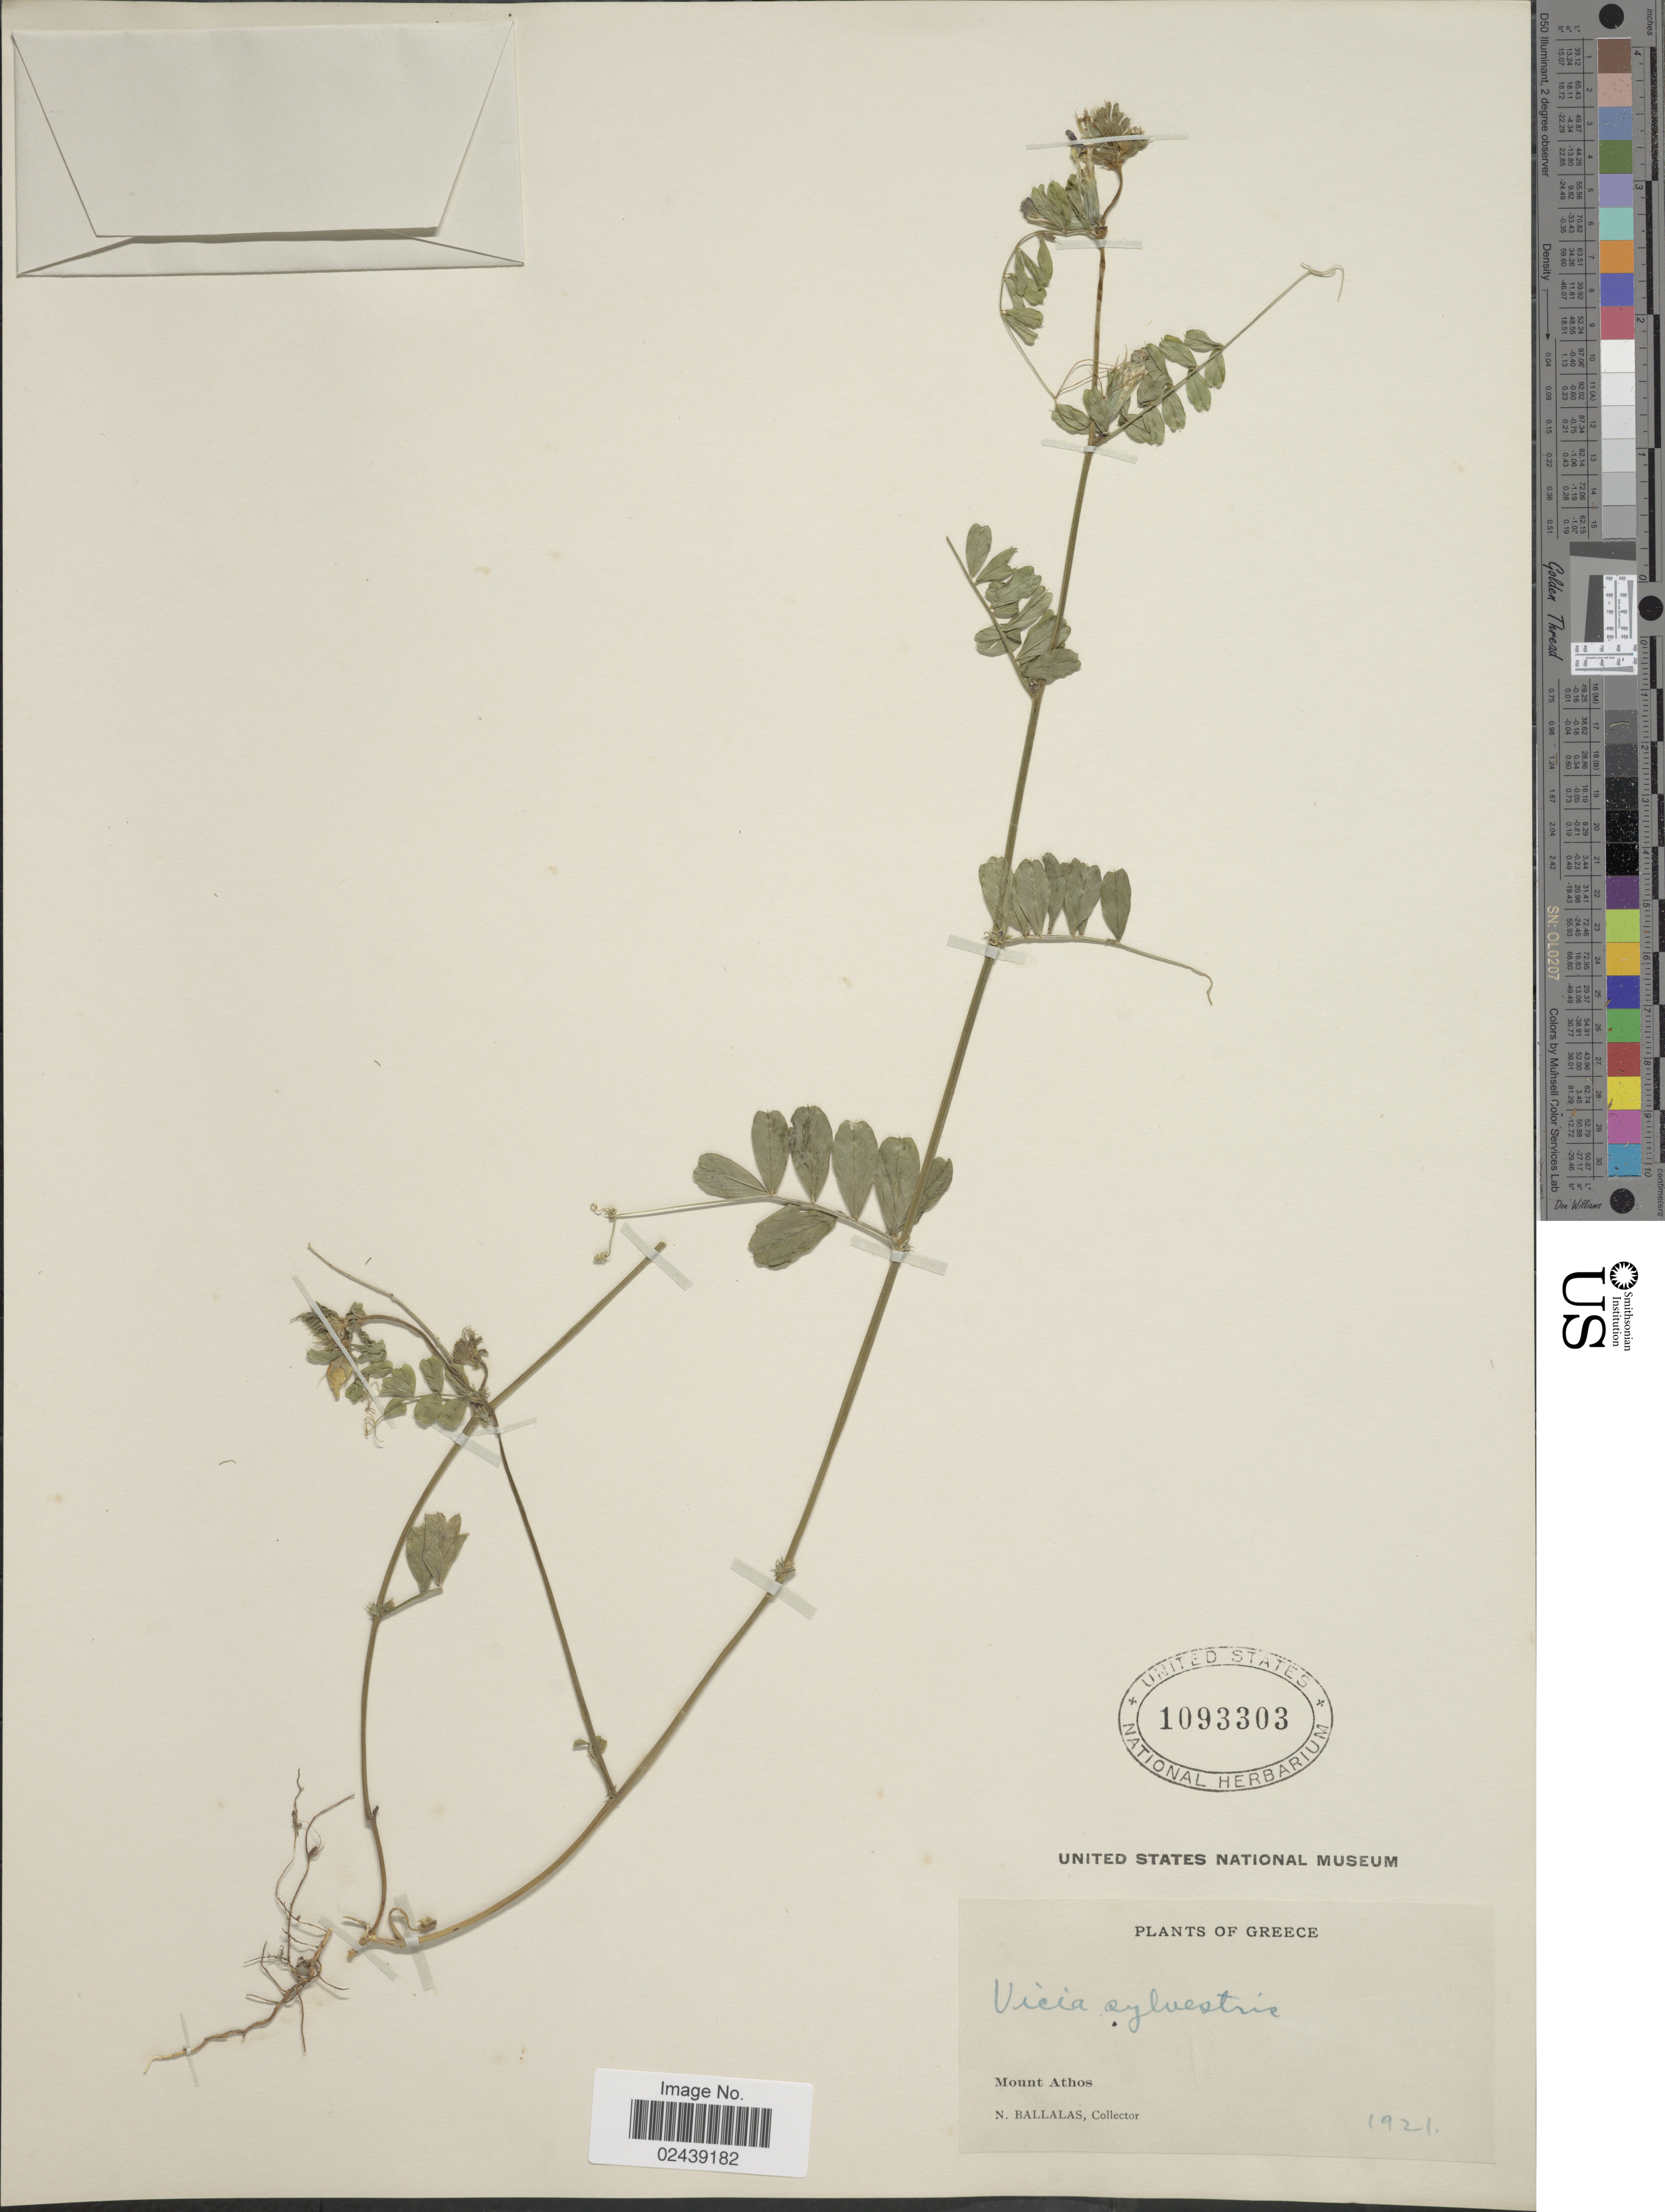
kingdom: Plantae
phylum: Tracheophyta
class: Magnoliopsida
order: Fabales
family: Fabaceae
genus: Lathyrus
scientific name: Lathyrus sylvestris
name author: L.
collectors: N. Ballalas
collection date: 1921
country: Greece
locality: Mount Athos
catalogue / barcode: US 1093303